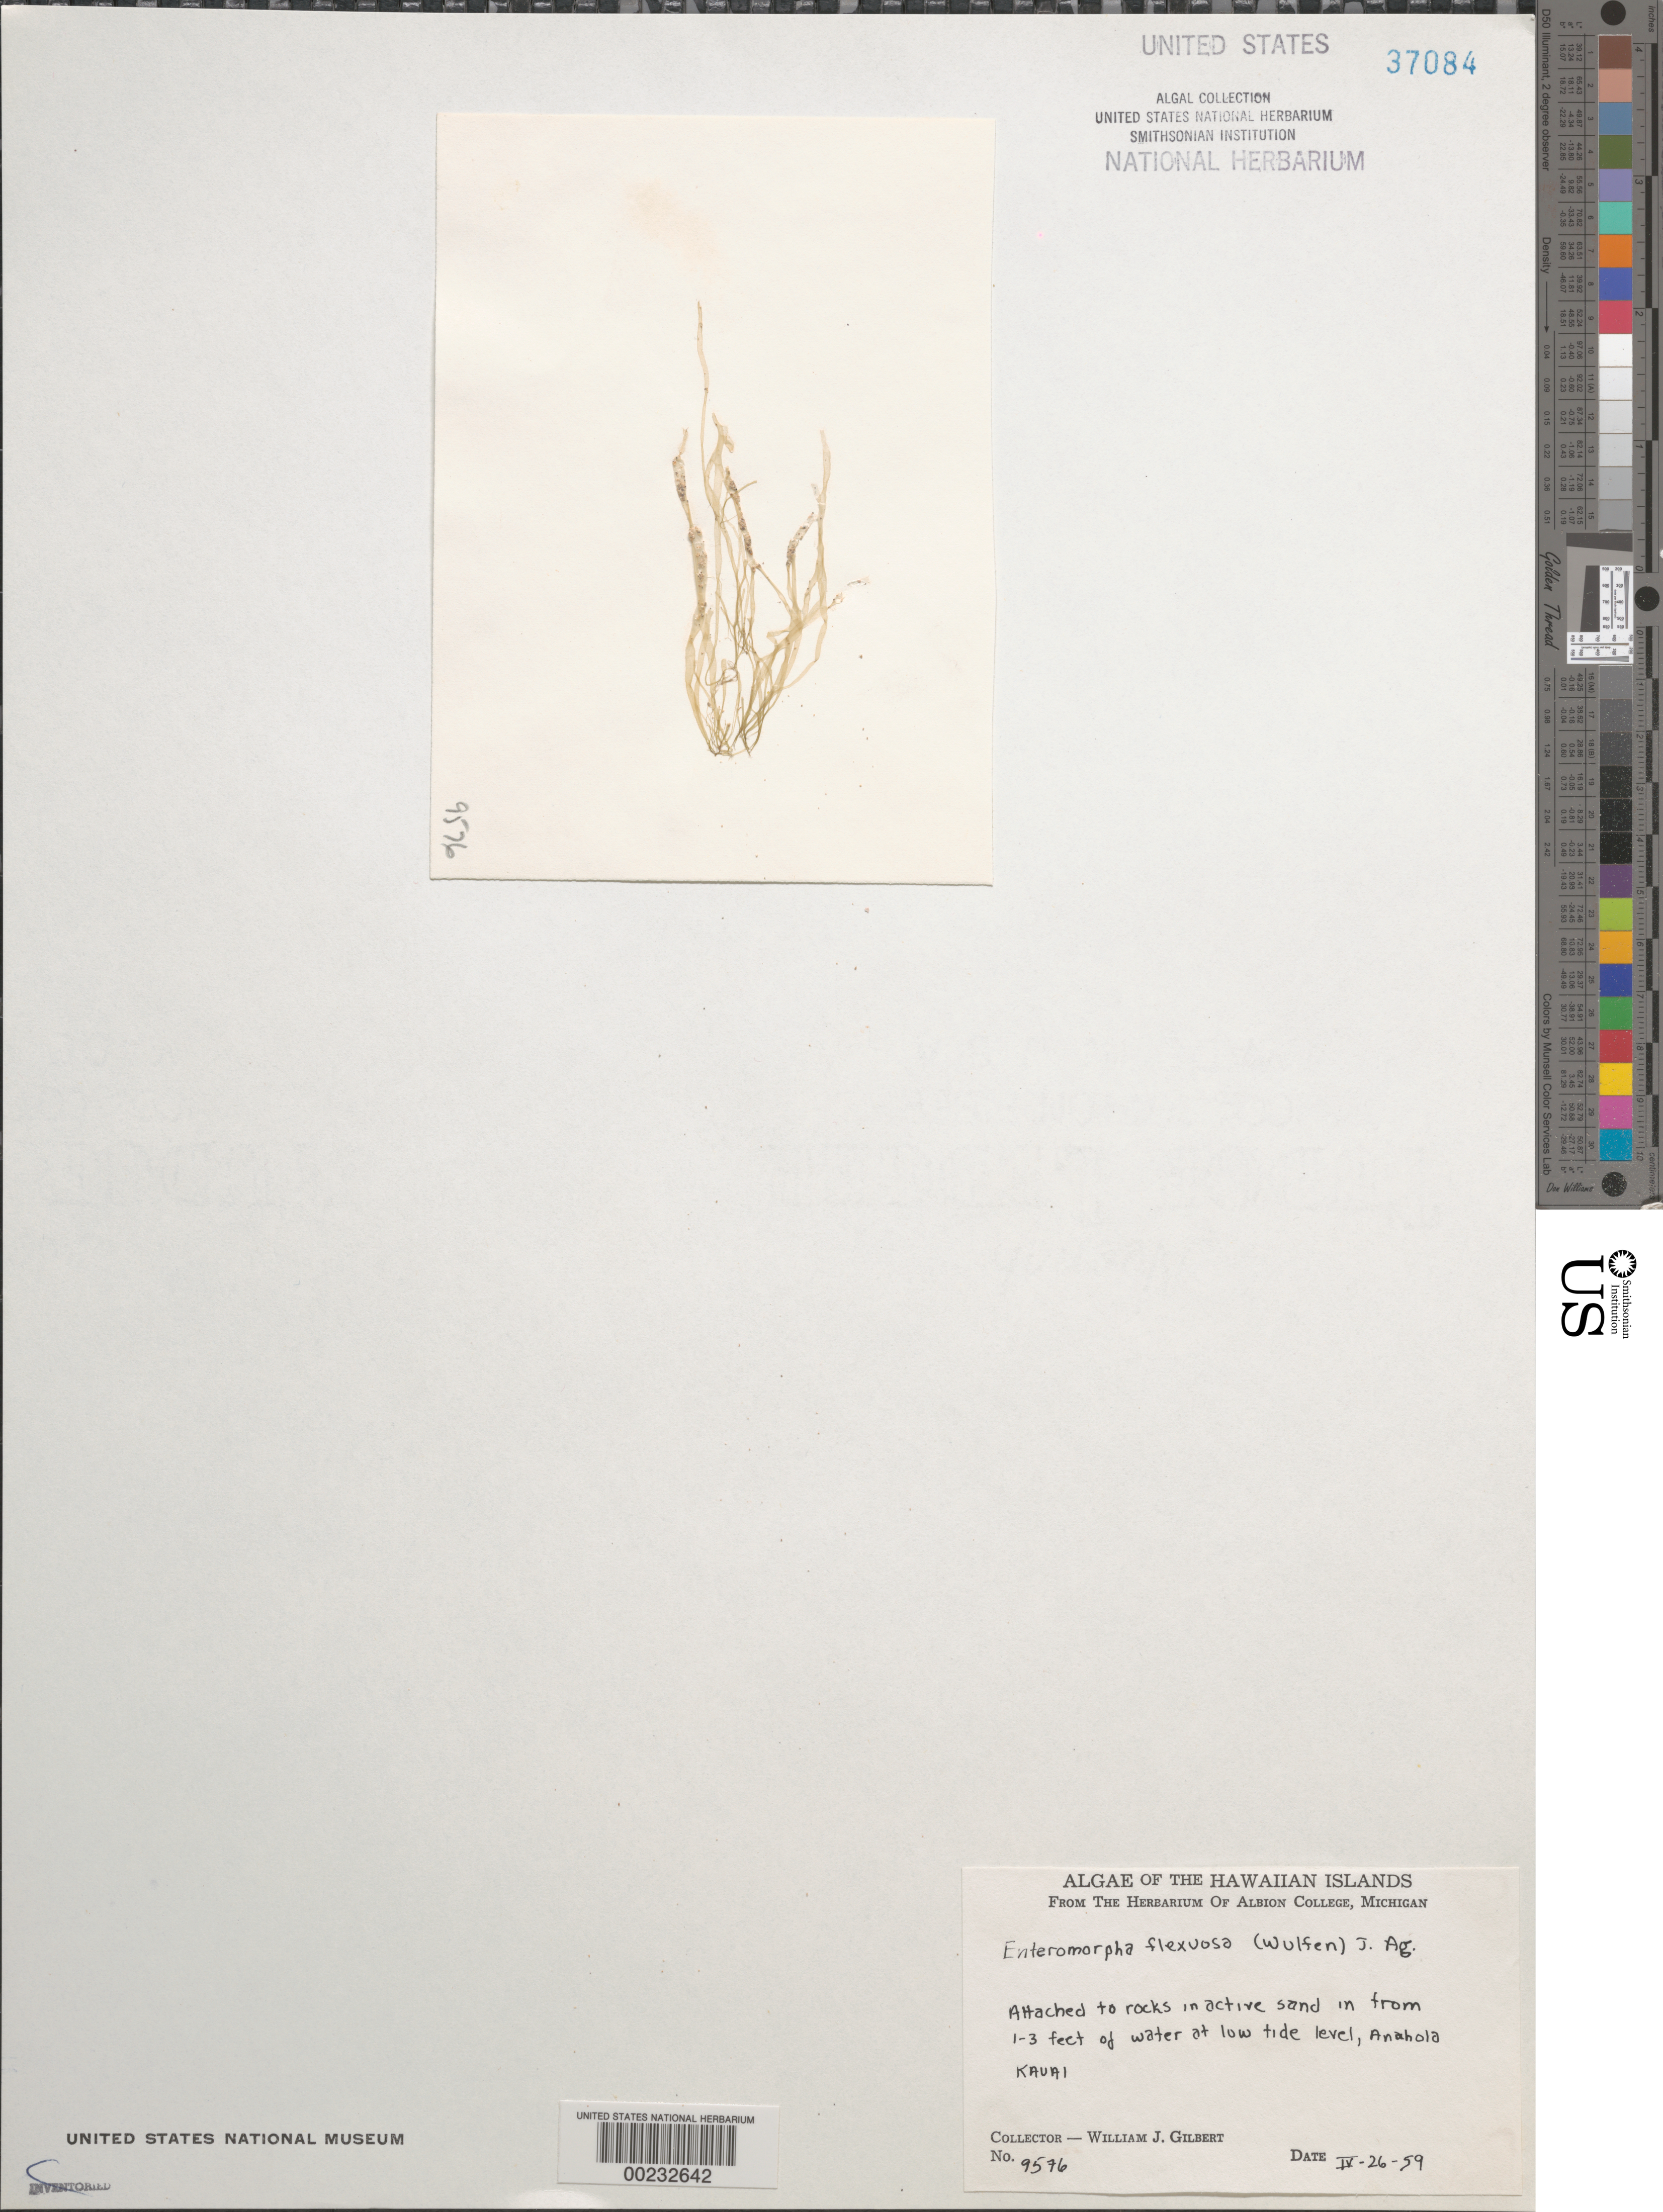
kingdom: Plantae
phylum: Chlorophyta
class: Ulvophyceae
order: Ulvales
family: Ulvaceae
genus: Ulva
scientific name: Ulva flexuosa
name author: Wulfen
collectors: W. J. Gilbert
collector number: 9576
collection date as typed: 26 Apr 1959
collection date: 1959-04-26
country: United States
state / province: Hawaii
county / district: Kaui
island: Kaua'i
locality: Anahola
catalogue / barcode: US 37084